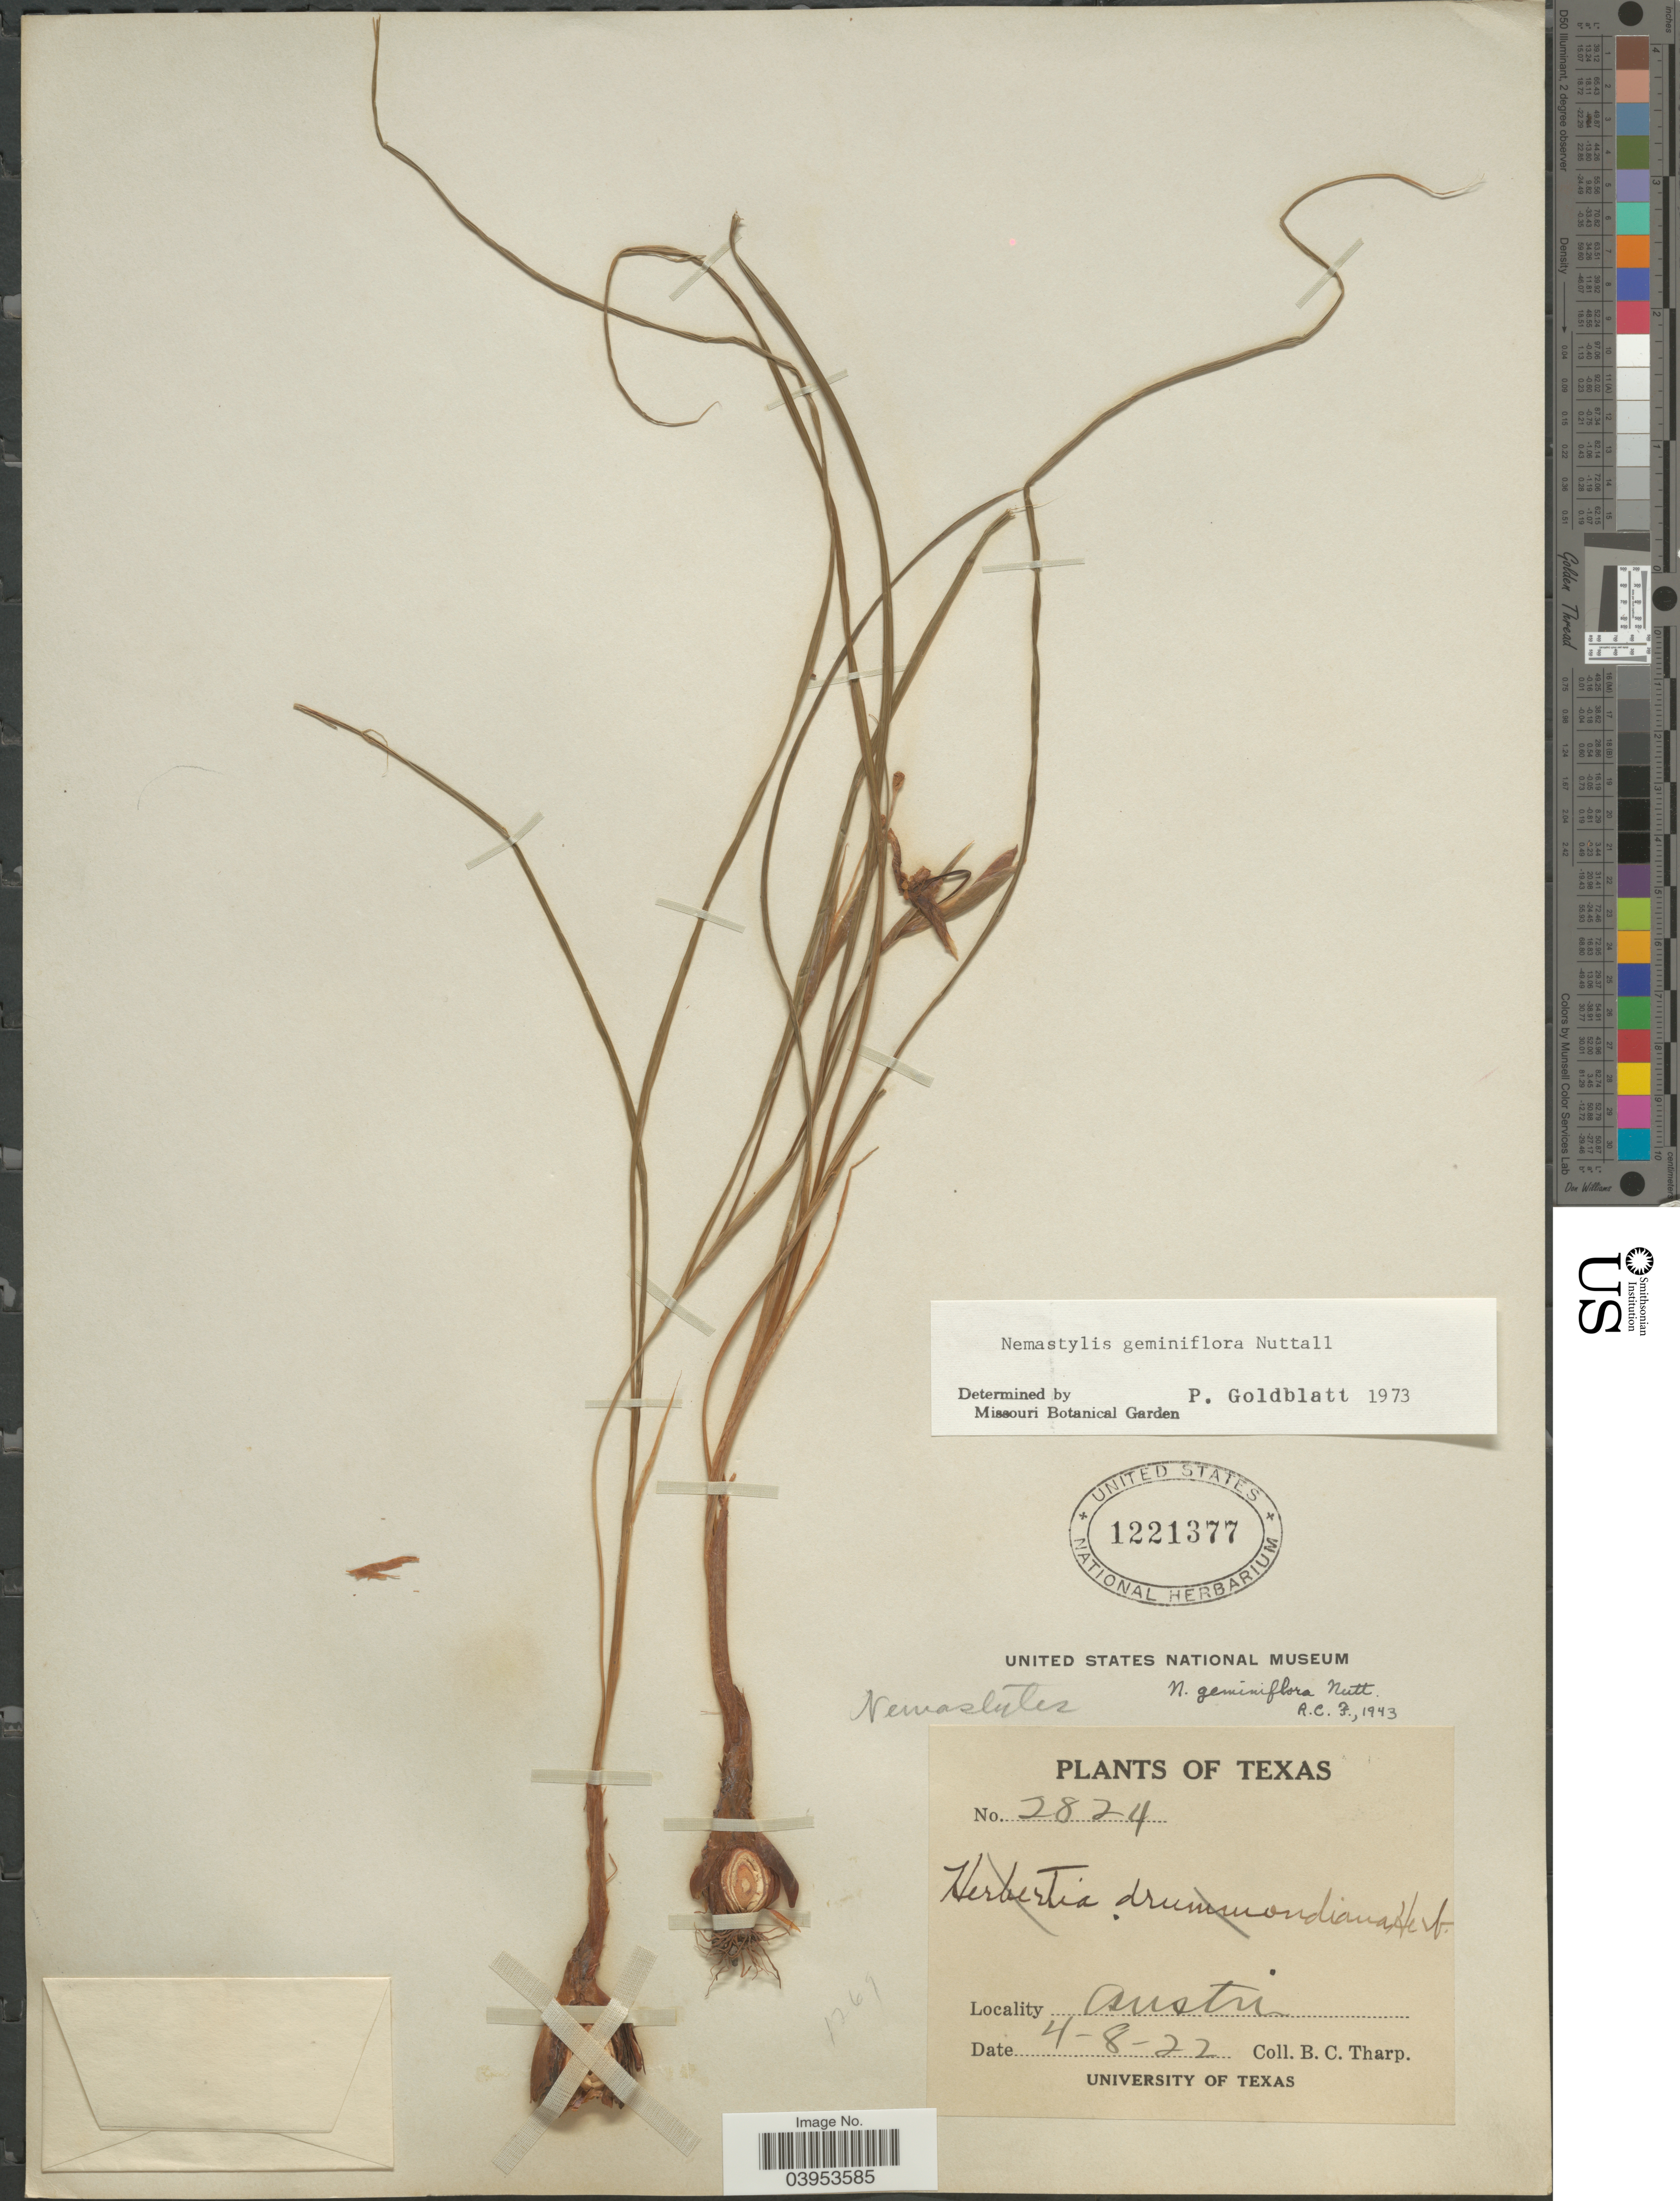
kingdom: Plantae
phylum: Tracheophyta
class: Liliopsida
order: Asparagales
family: Iridaceae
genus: Nemastylis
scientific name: Nemastylis geminiflora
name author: Nutt.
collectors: B. C. Tharp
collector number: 2824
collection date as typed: Transcribed d/m/y: 8/4/22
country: United States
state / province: Texas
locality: Austin.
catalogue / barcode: US 1221377